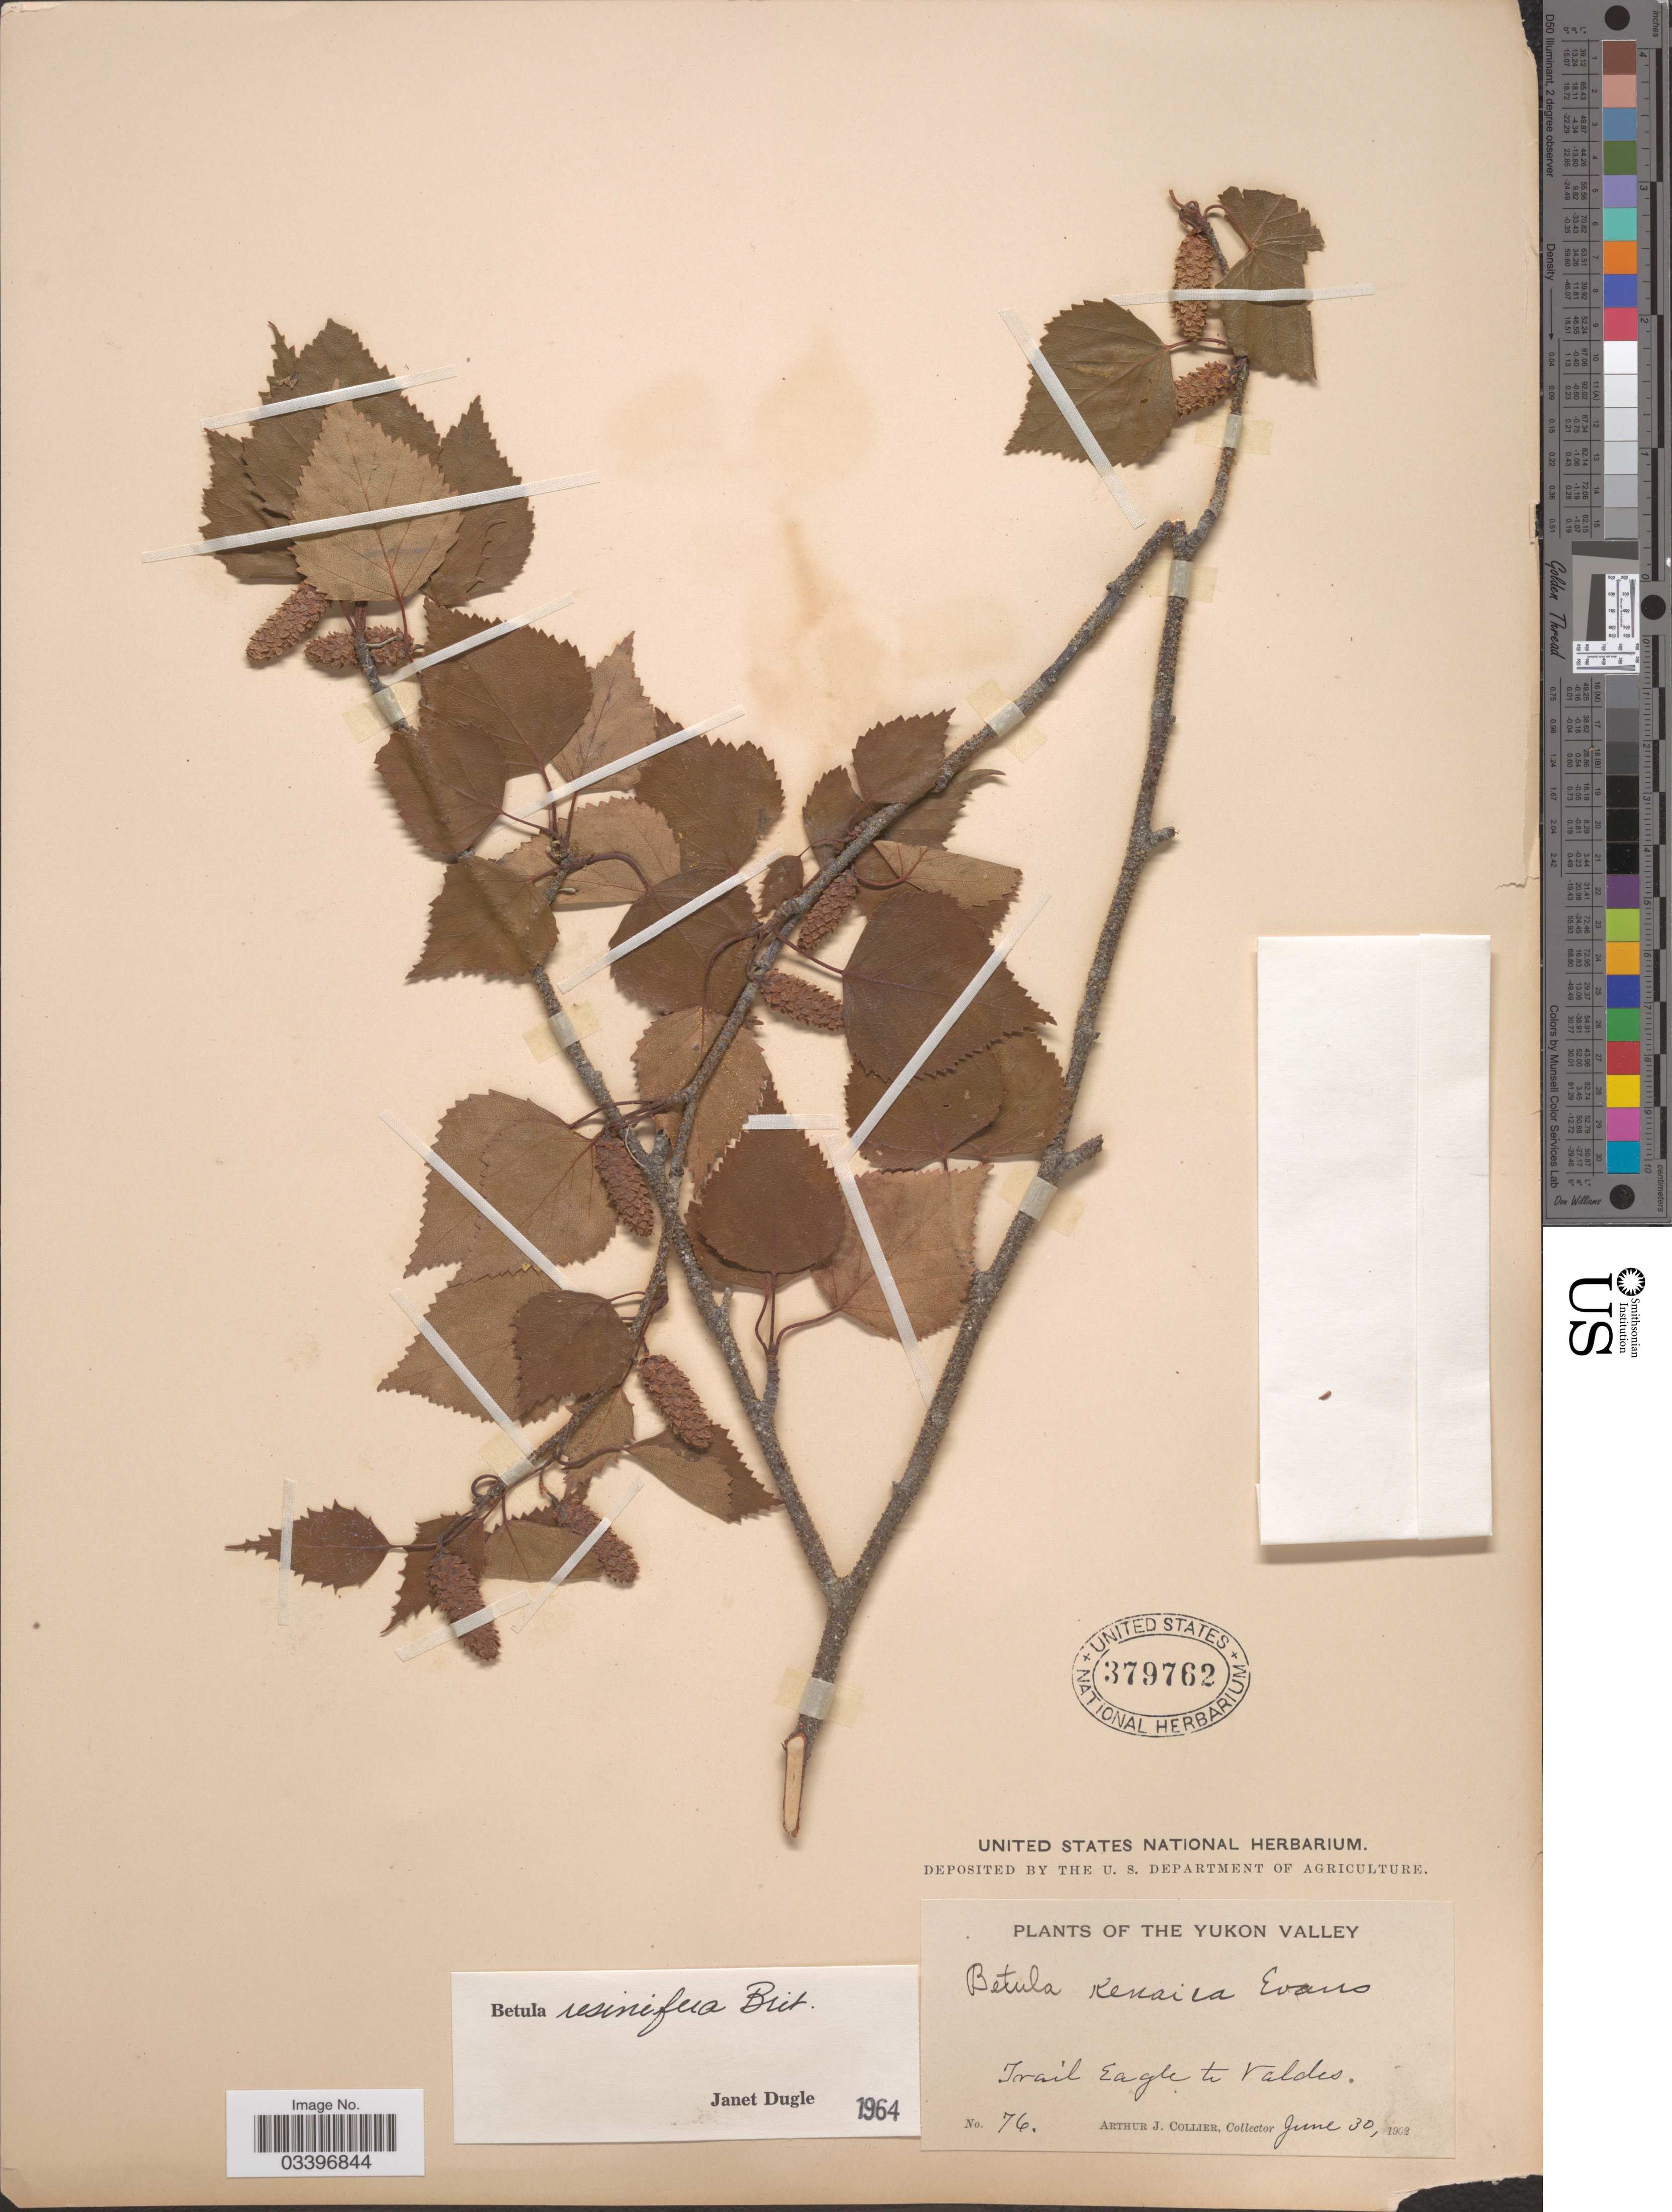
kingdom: Plantae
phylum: Tracheophyta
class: Magnoliopsida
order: Fagales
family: Betulaceae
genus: Betula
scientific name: Betula resinifera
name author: Britton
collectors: A. Collier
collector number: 76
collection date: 1962-06-30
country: Canada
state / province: Yukon Territory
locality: The Yukon Valley. Trail Eagle to Valdes.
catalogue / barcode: US 379762